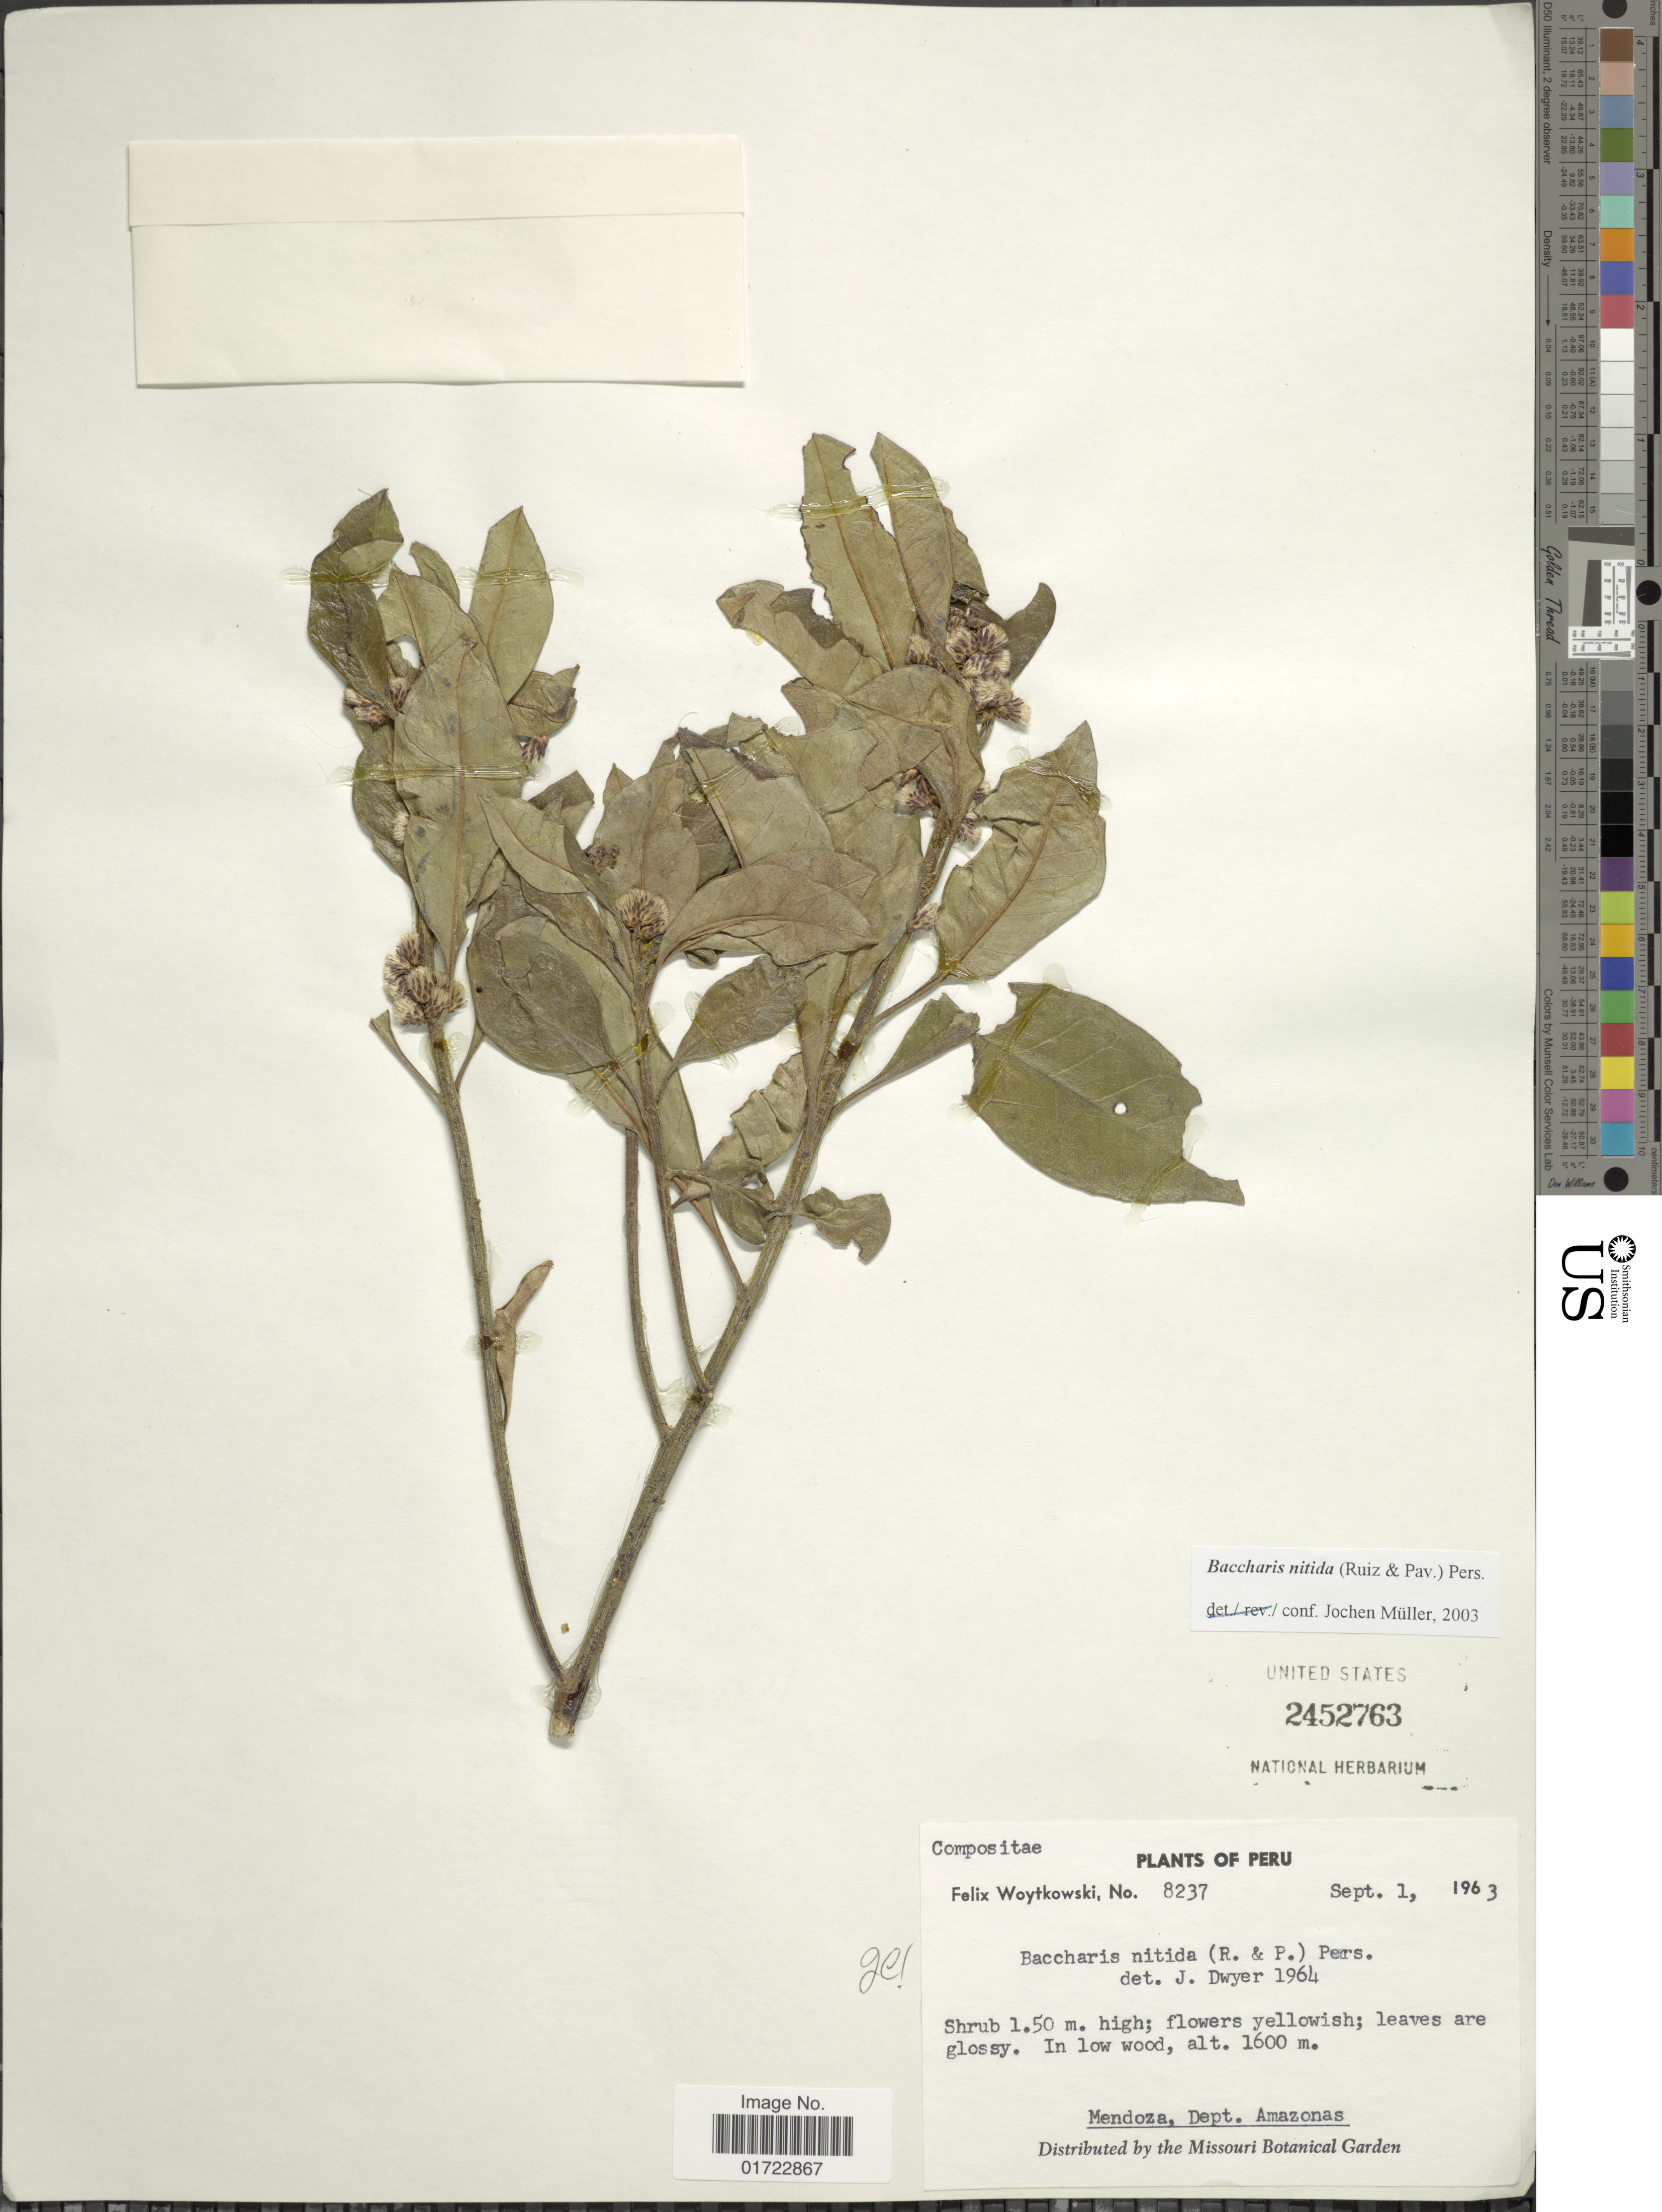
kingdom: Plantae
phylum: Tracheophyta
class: Magnoliopsida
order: Asterales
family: Asteraceae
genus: Baccharis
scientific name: Baccharis nitida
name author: (Ruiz & Pav.) Pers.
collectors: F. Woytkowski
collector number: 8237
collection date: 1963-09-01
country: Peru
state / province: Amazonas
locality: Mendoza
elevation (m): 1600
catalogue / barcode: US 2452763